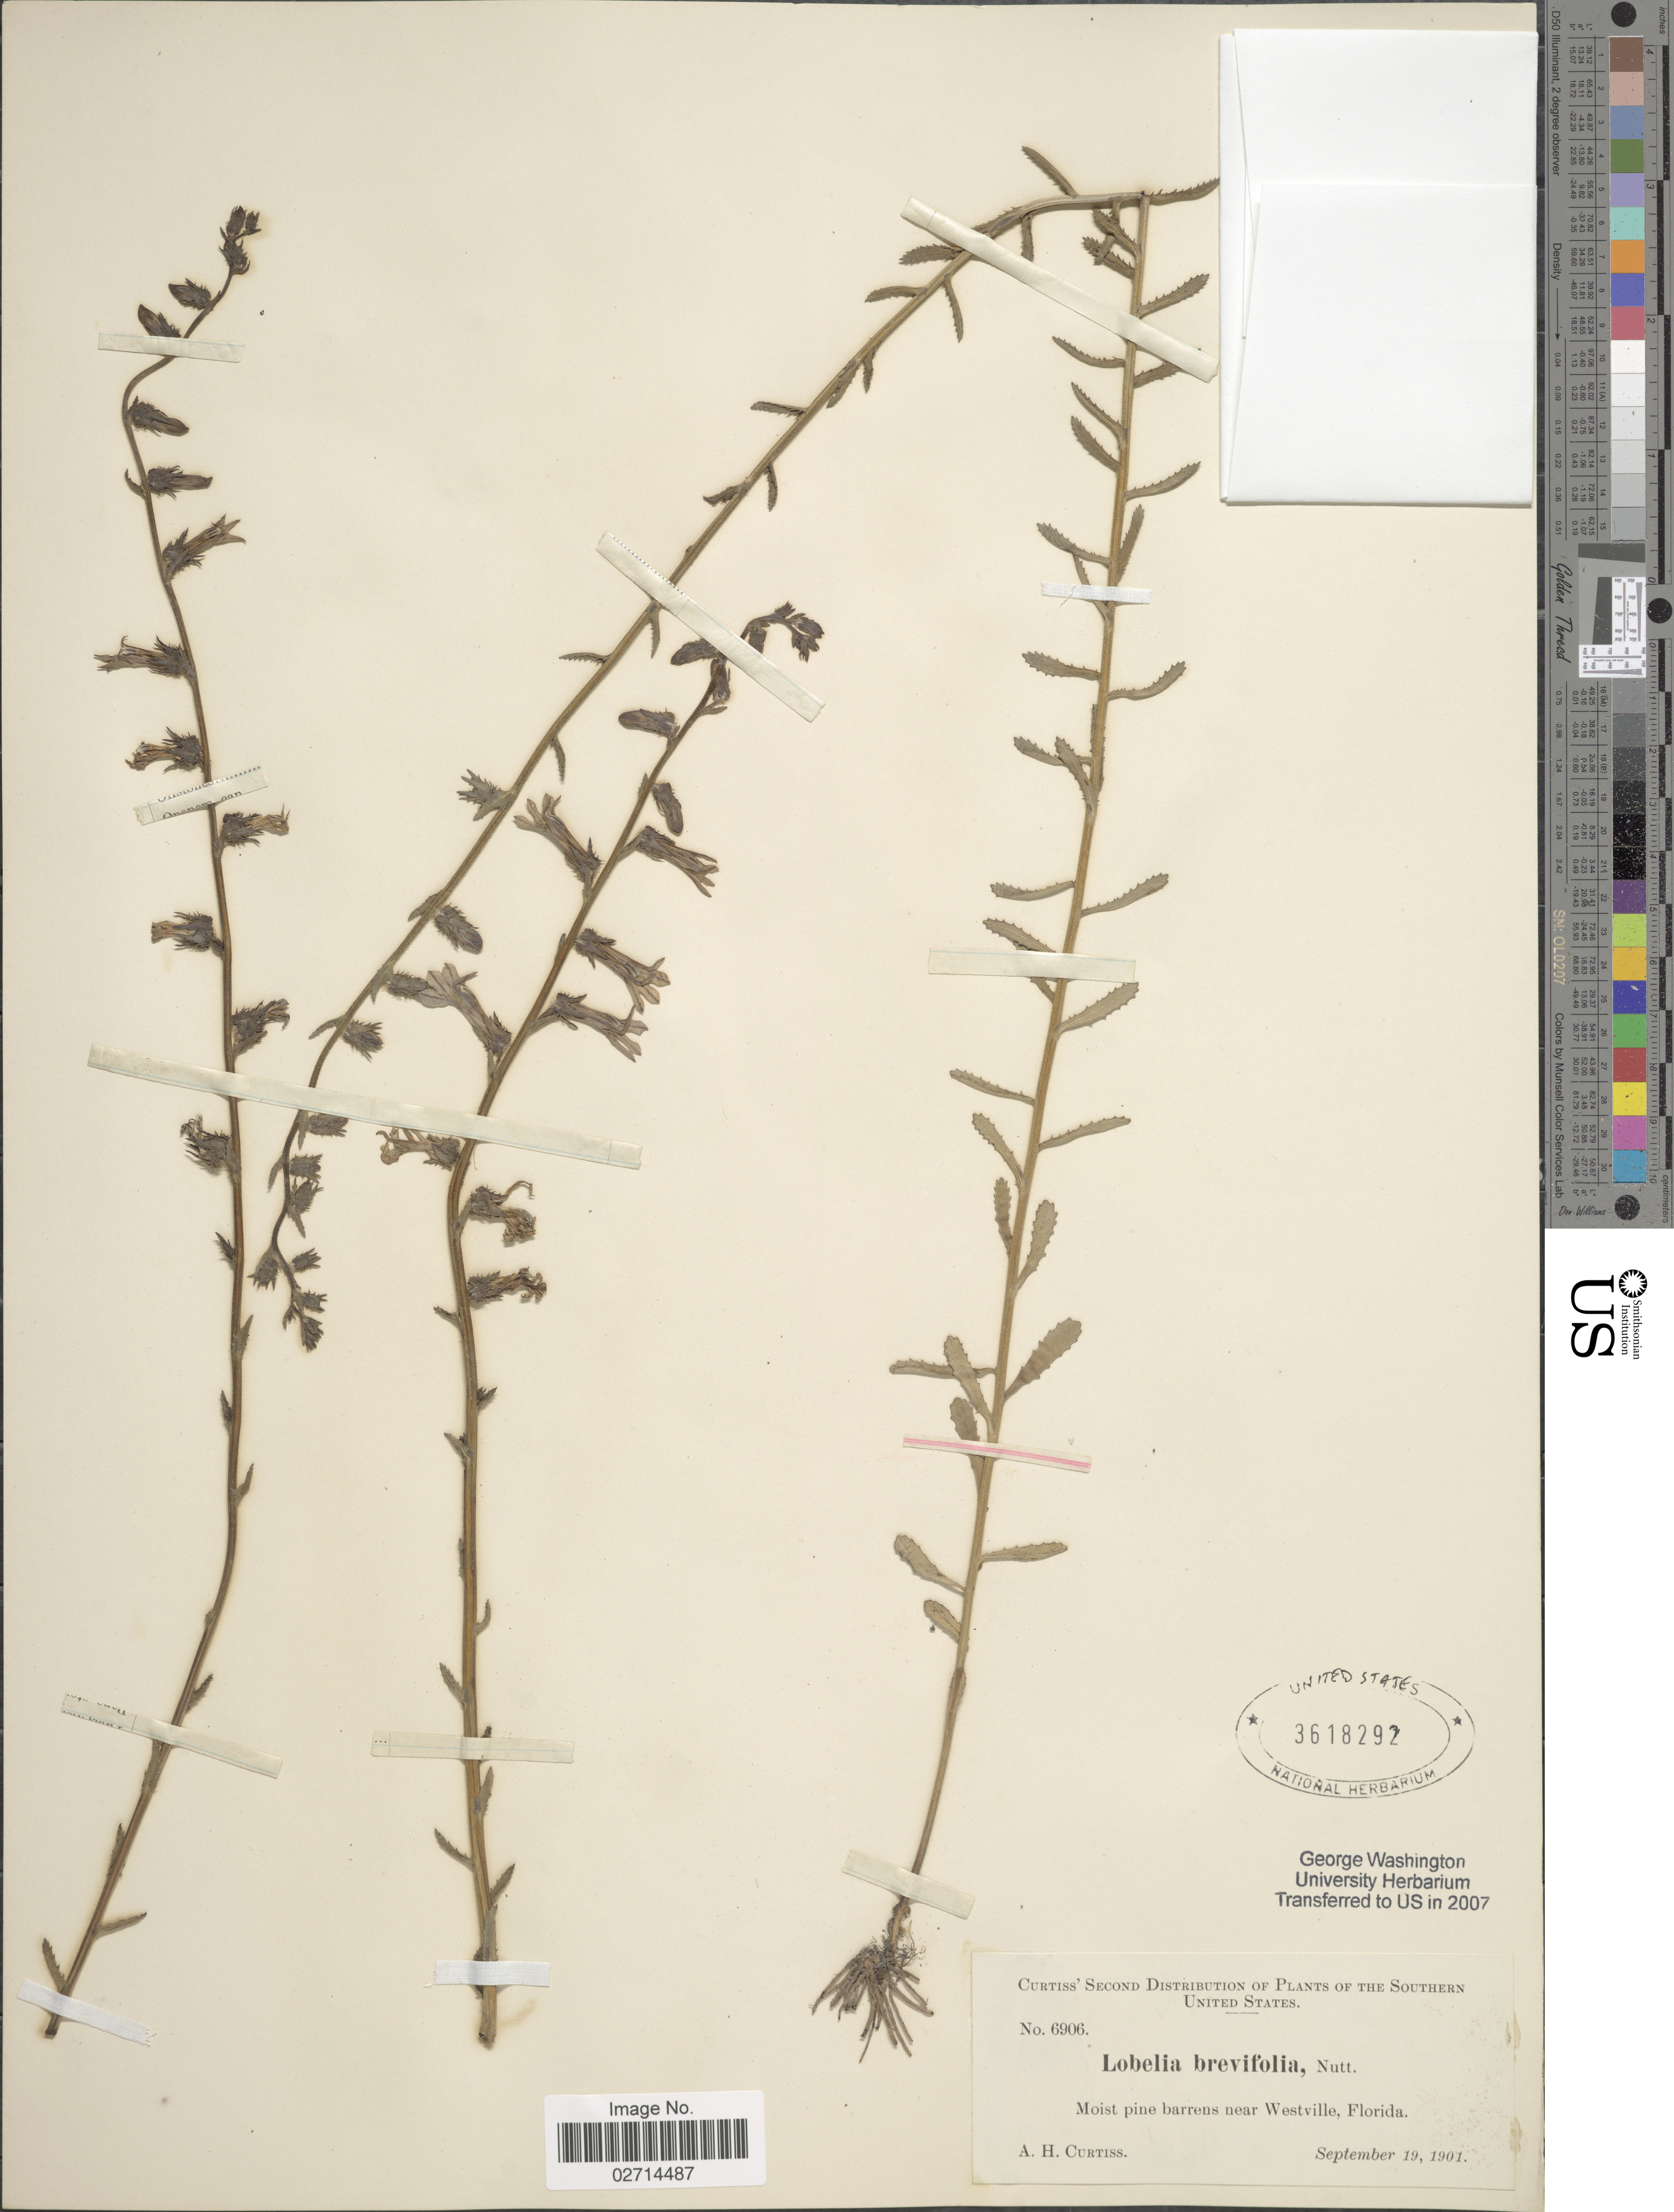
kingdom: Plantae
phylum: Tracheophyta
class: Magnoliopsida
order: Asterales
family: Campanulaceae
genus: Lobelia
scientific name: Lobelia brevifolia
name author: Nutt. ex A. DC.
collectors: A. H. Curtiss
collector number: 6906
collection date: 1901-09-19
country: United States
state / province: Florida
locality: Moist pine barrens near Westville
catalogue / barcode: US 3618292